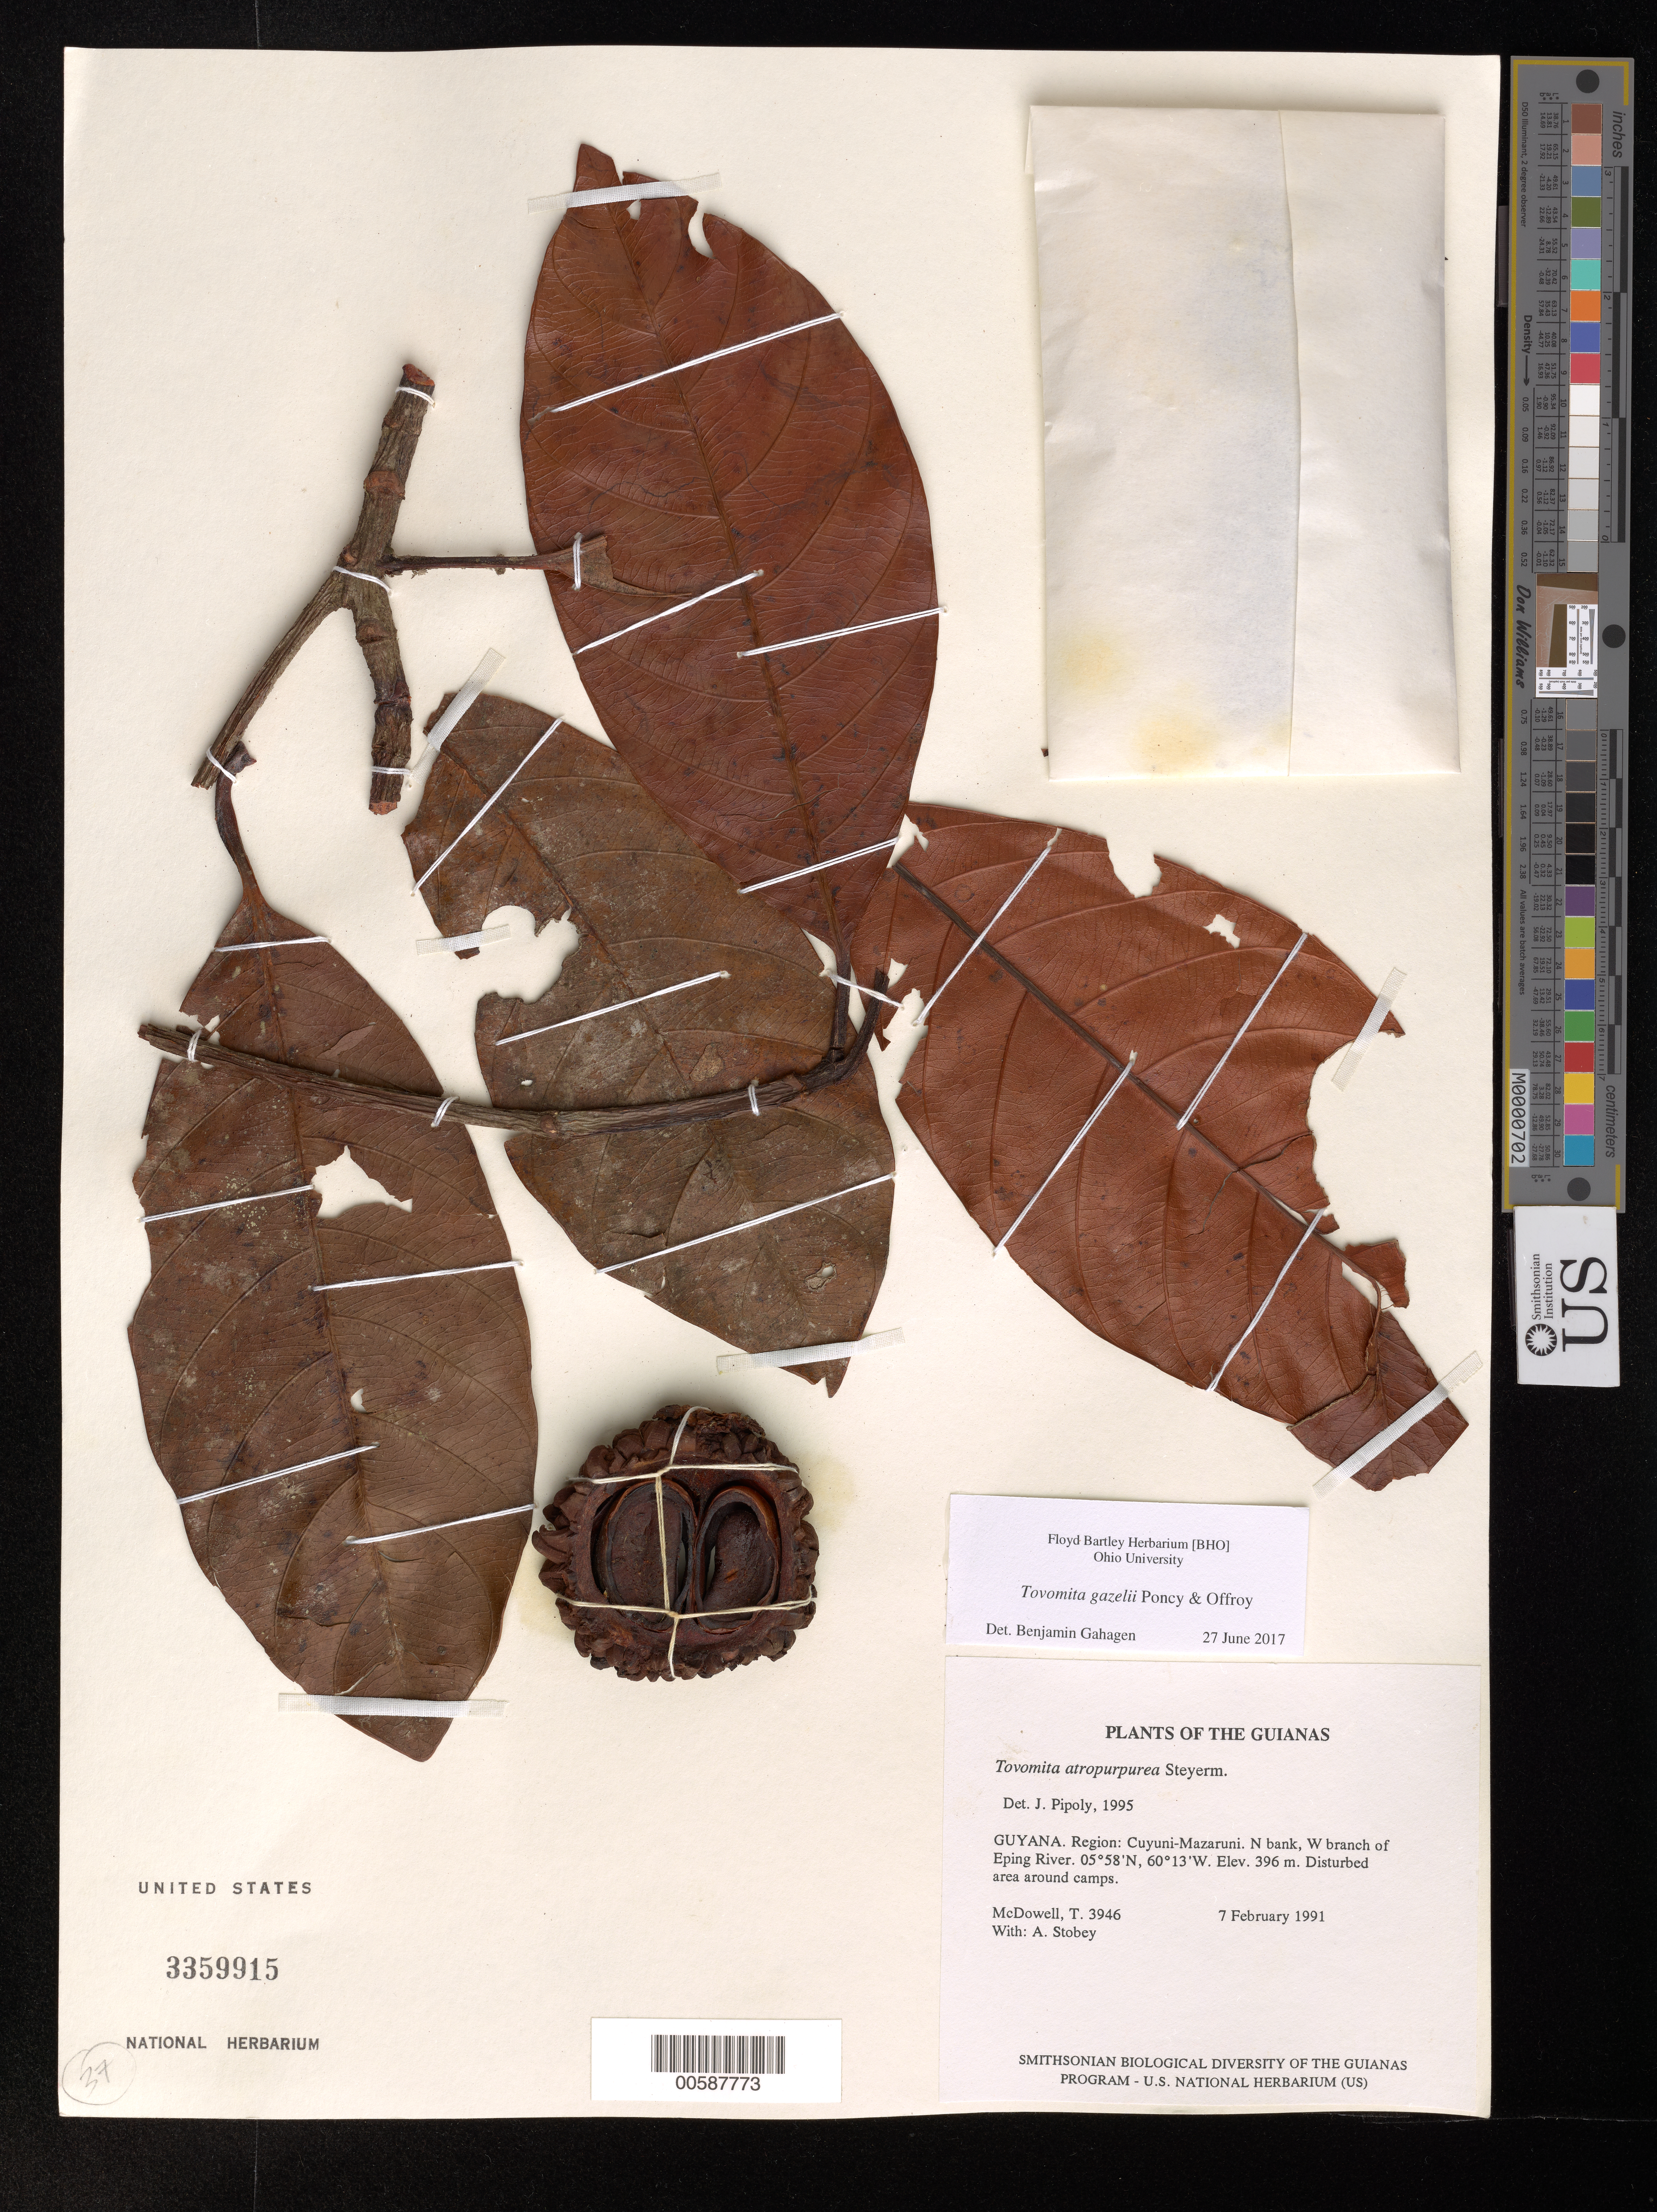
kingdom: Plantae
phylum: Tracheophyta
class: Magnoliopsida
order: Malpighiales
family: Clusiaceae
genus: Tovomita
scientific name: Tovomita gazelii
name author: Poncy & Offroy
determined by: Gahagen, Benjamin, (BHO), Ohio University (UNITED STATES)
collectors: T. McDowell & A. Stobey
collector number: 3946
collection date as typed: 7 February 1991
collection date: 1991-02-07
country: Guyana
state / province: Cuyuni-Mazaruni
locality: N bank, W branch of Eping River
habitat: Disturbed area around camps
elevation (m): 396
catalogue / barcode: US 3359915